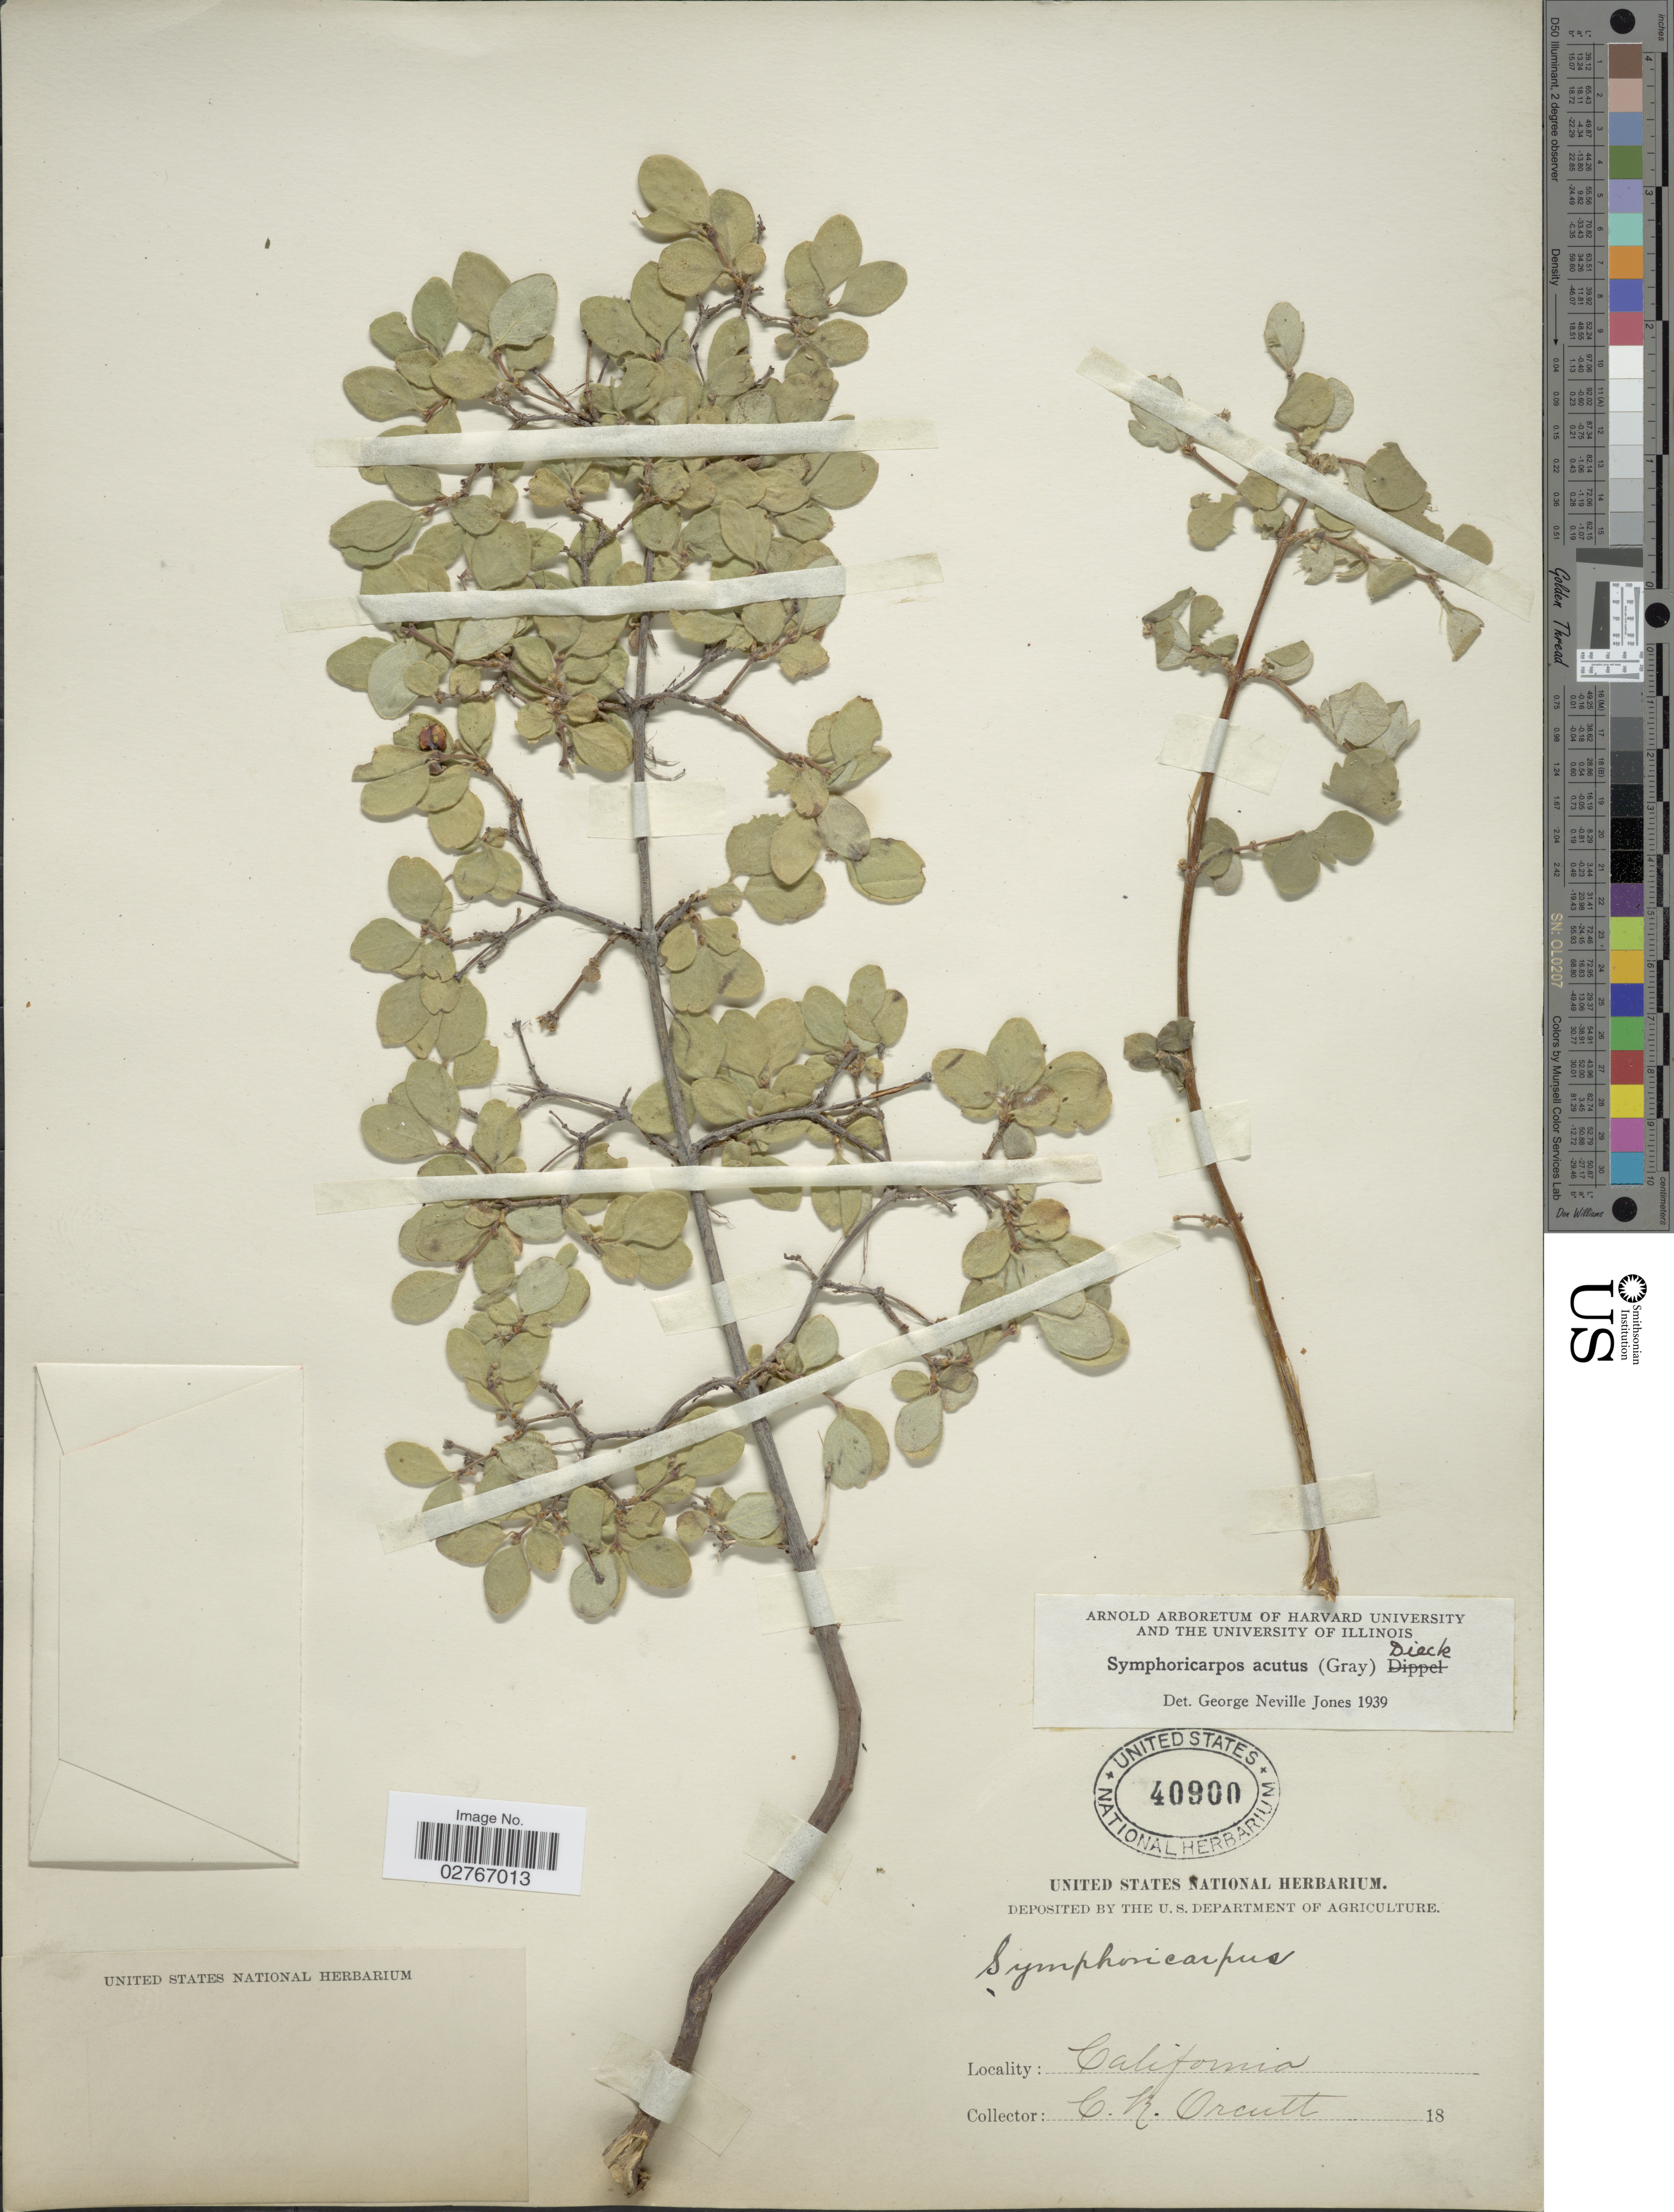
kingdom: Plantae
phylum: Tracheophyta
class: Magnoliopsida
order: Dipsacales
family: Caprifoliaceae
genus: Symphoricarpos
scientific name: Symphoricarpos acutus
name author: (A. Gray) Dieck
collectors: C. R. Orcutt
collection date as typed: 18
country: United States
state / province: California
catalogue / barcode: US 40900